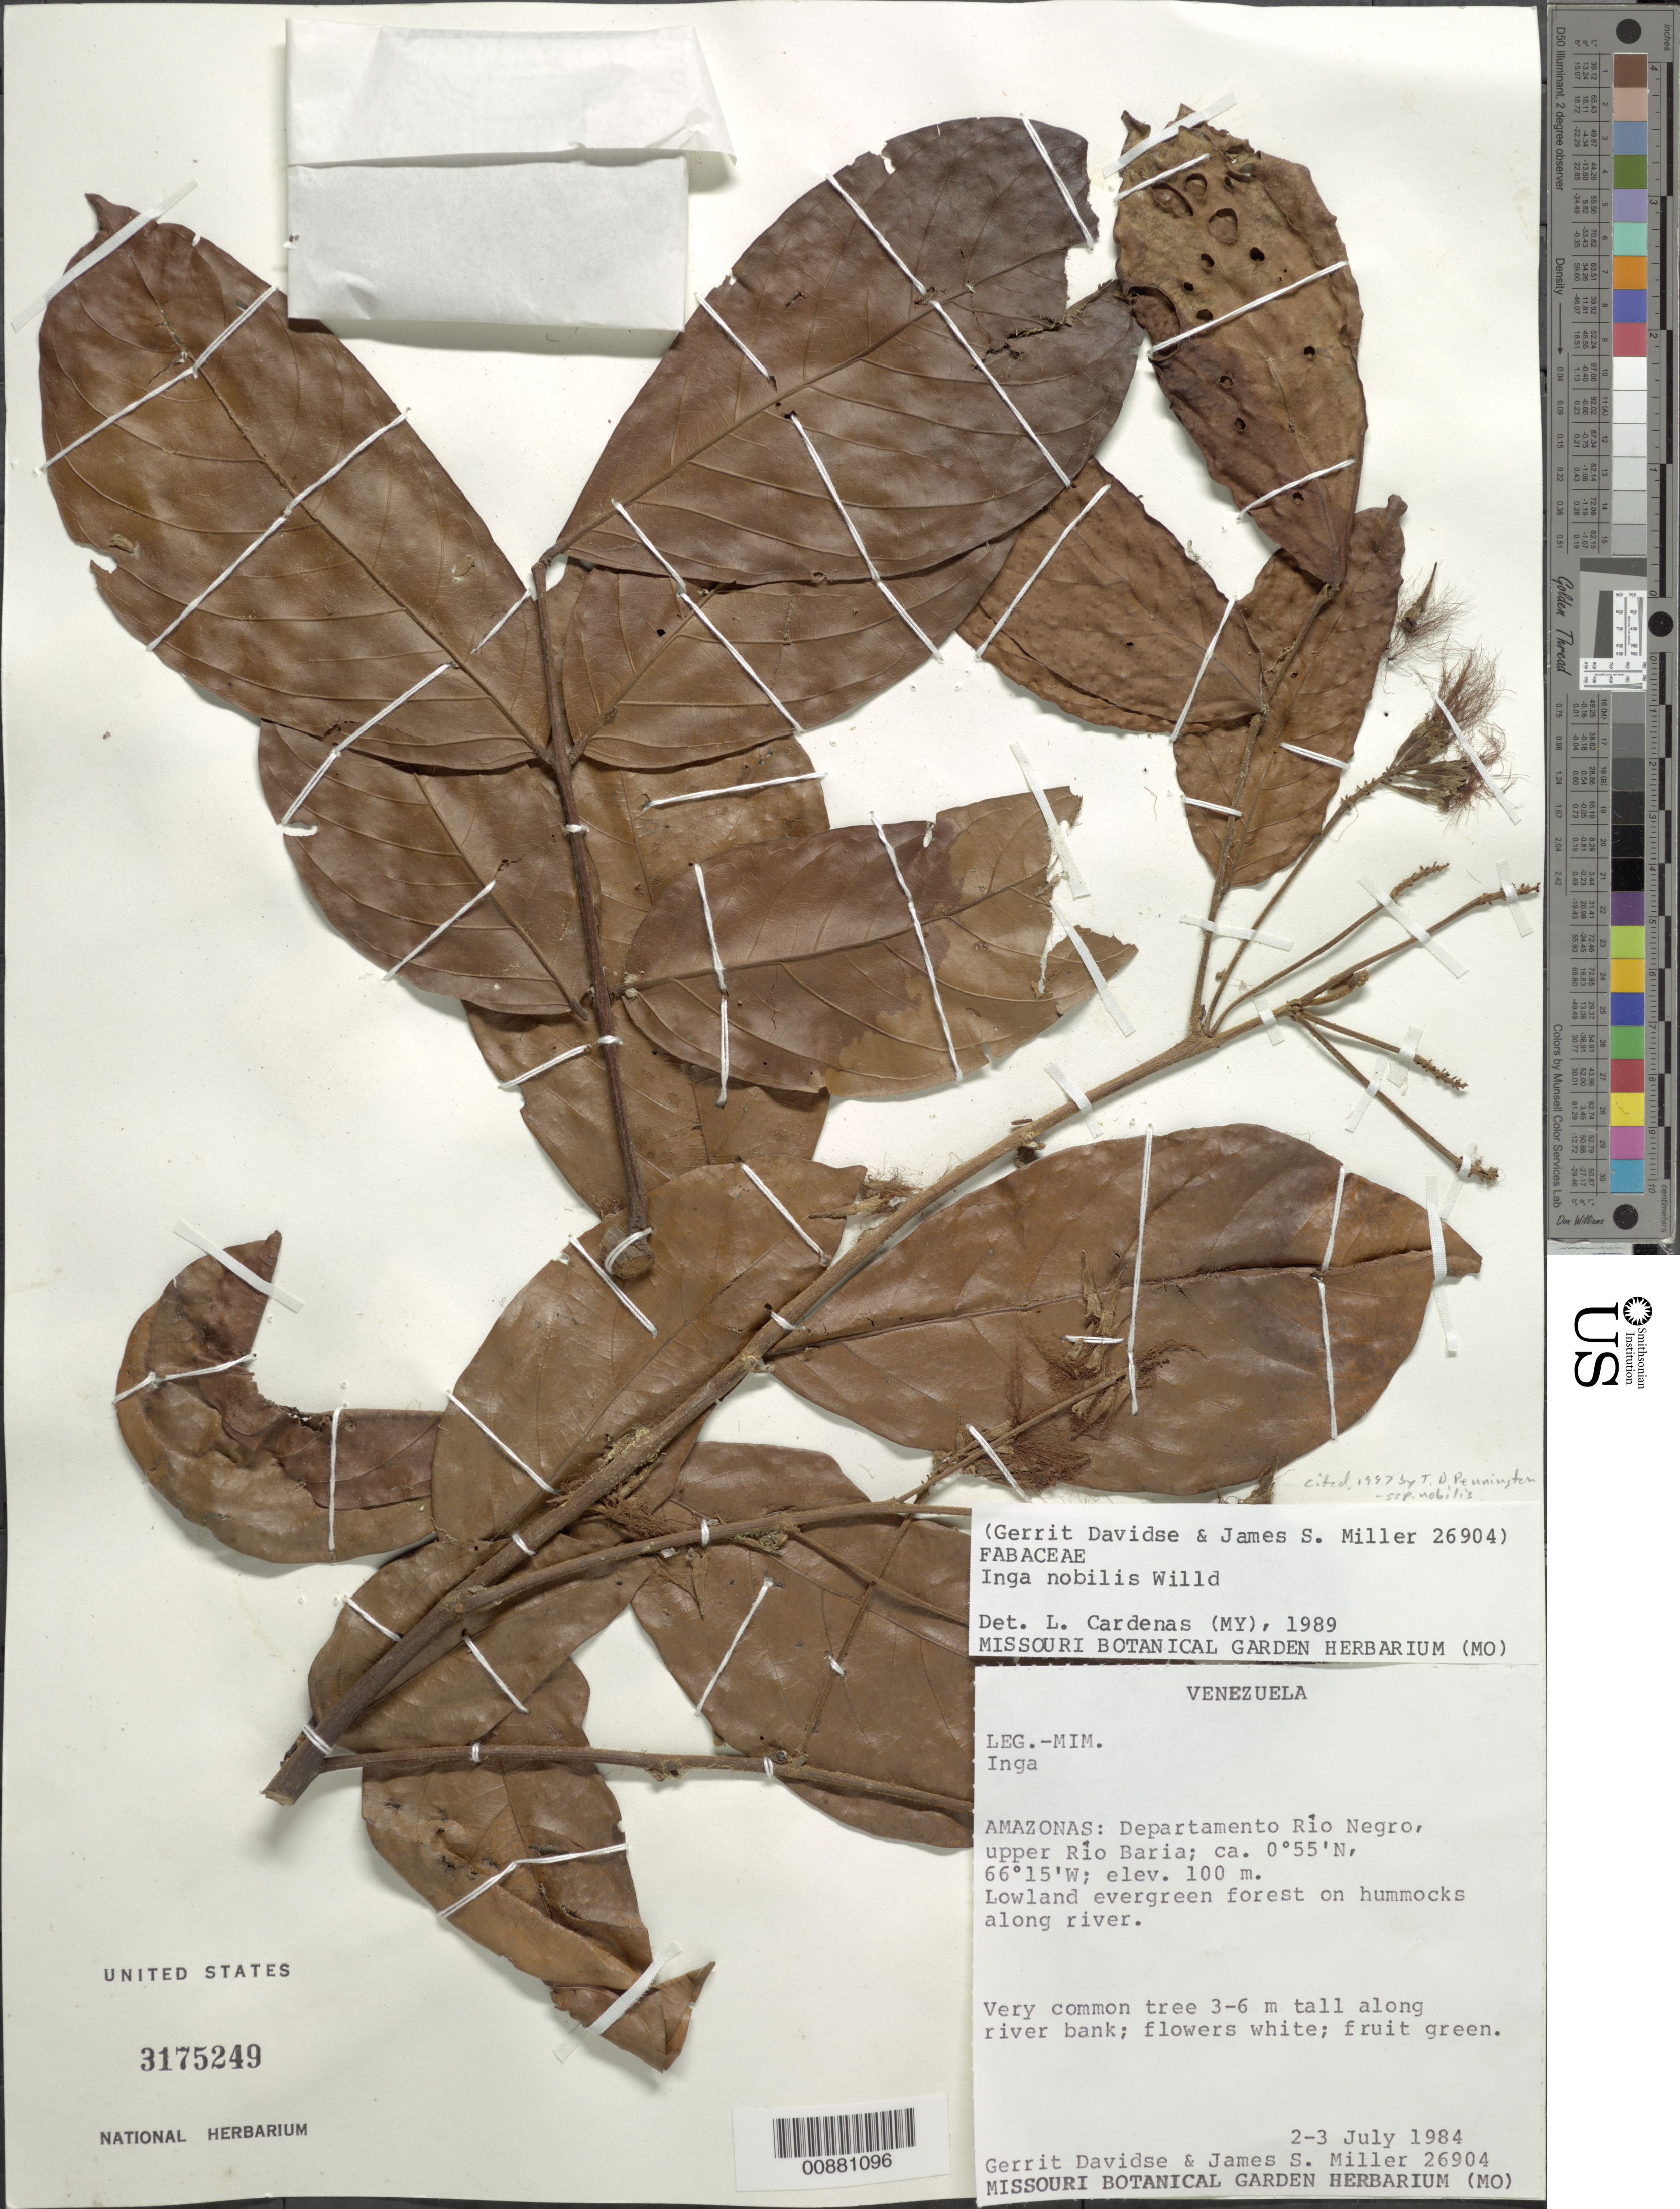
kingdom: Plantae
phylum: Tracheophyta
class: Magnoliopsida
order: Fabales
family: Fabaceae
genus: Inga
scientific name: Inga nobilis subsp. nobilis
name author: Willd.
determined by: Guevara, L. C. De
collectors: G. Davidse & J. S. Miller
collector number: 26904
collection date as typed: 2-Jul-84 to 3-Jul-84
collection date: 1984-07-02/1984-07-03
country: Venezuela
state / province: Amazonas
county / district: Río Negro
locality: Río Baria, upper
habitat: River bank; lowland evergreen forest on hummocks along river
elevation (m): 100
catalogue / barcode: US 3175249